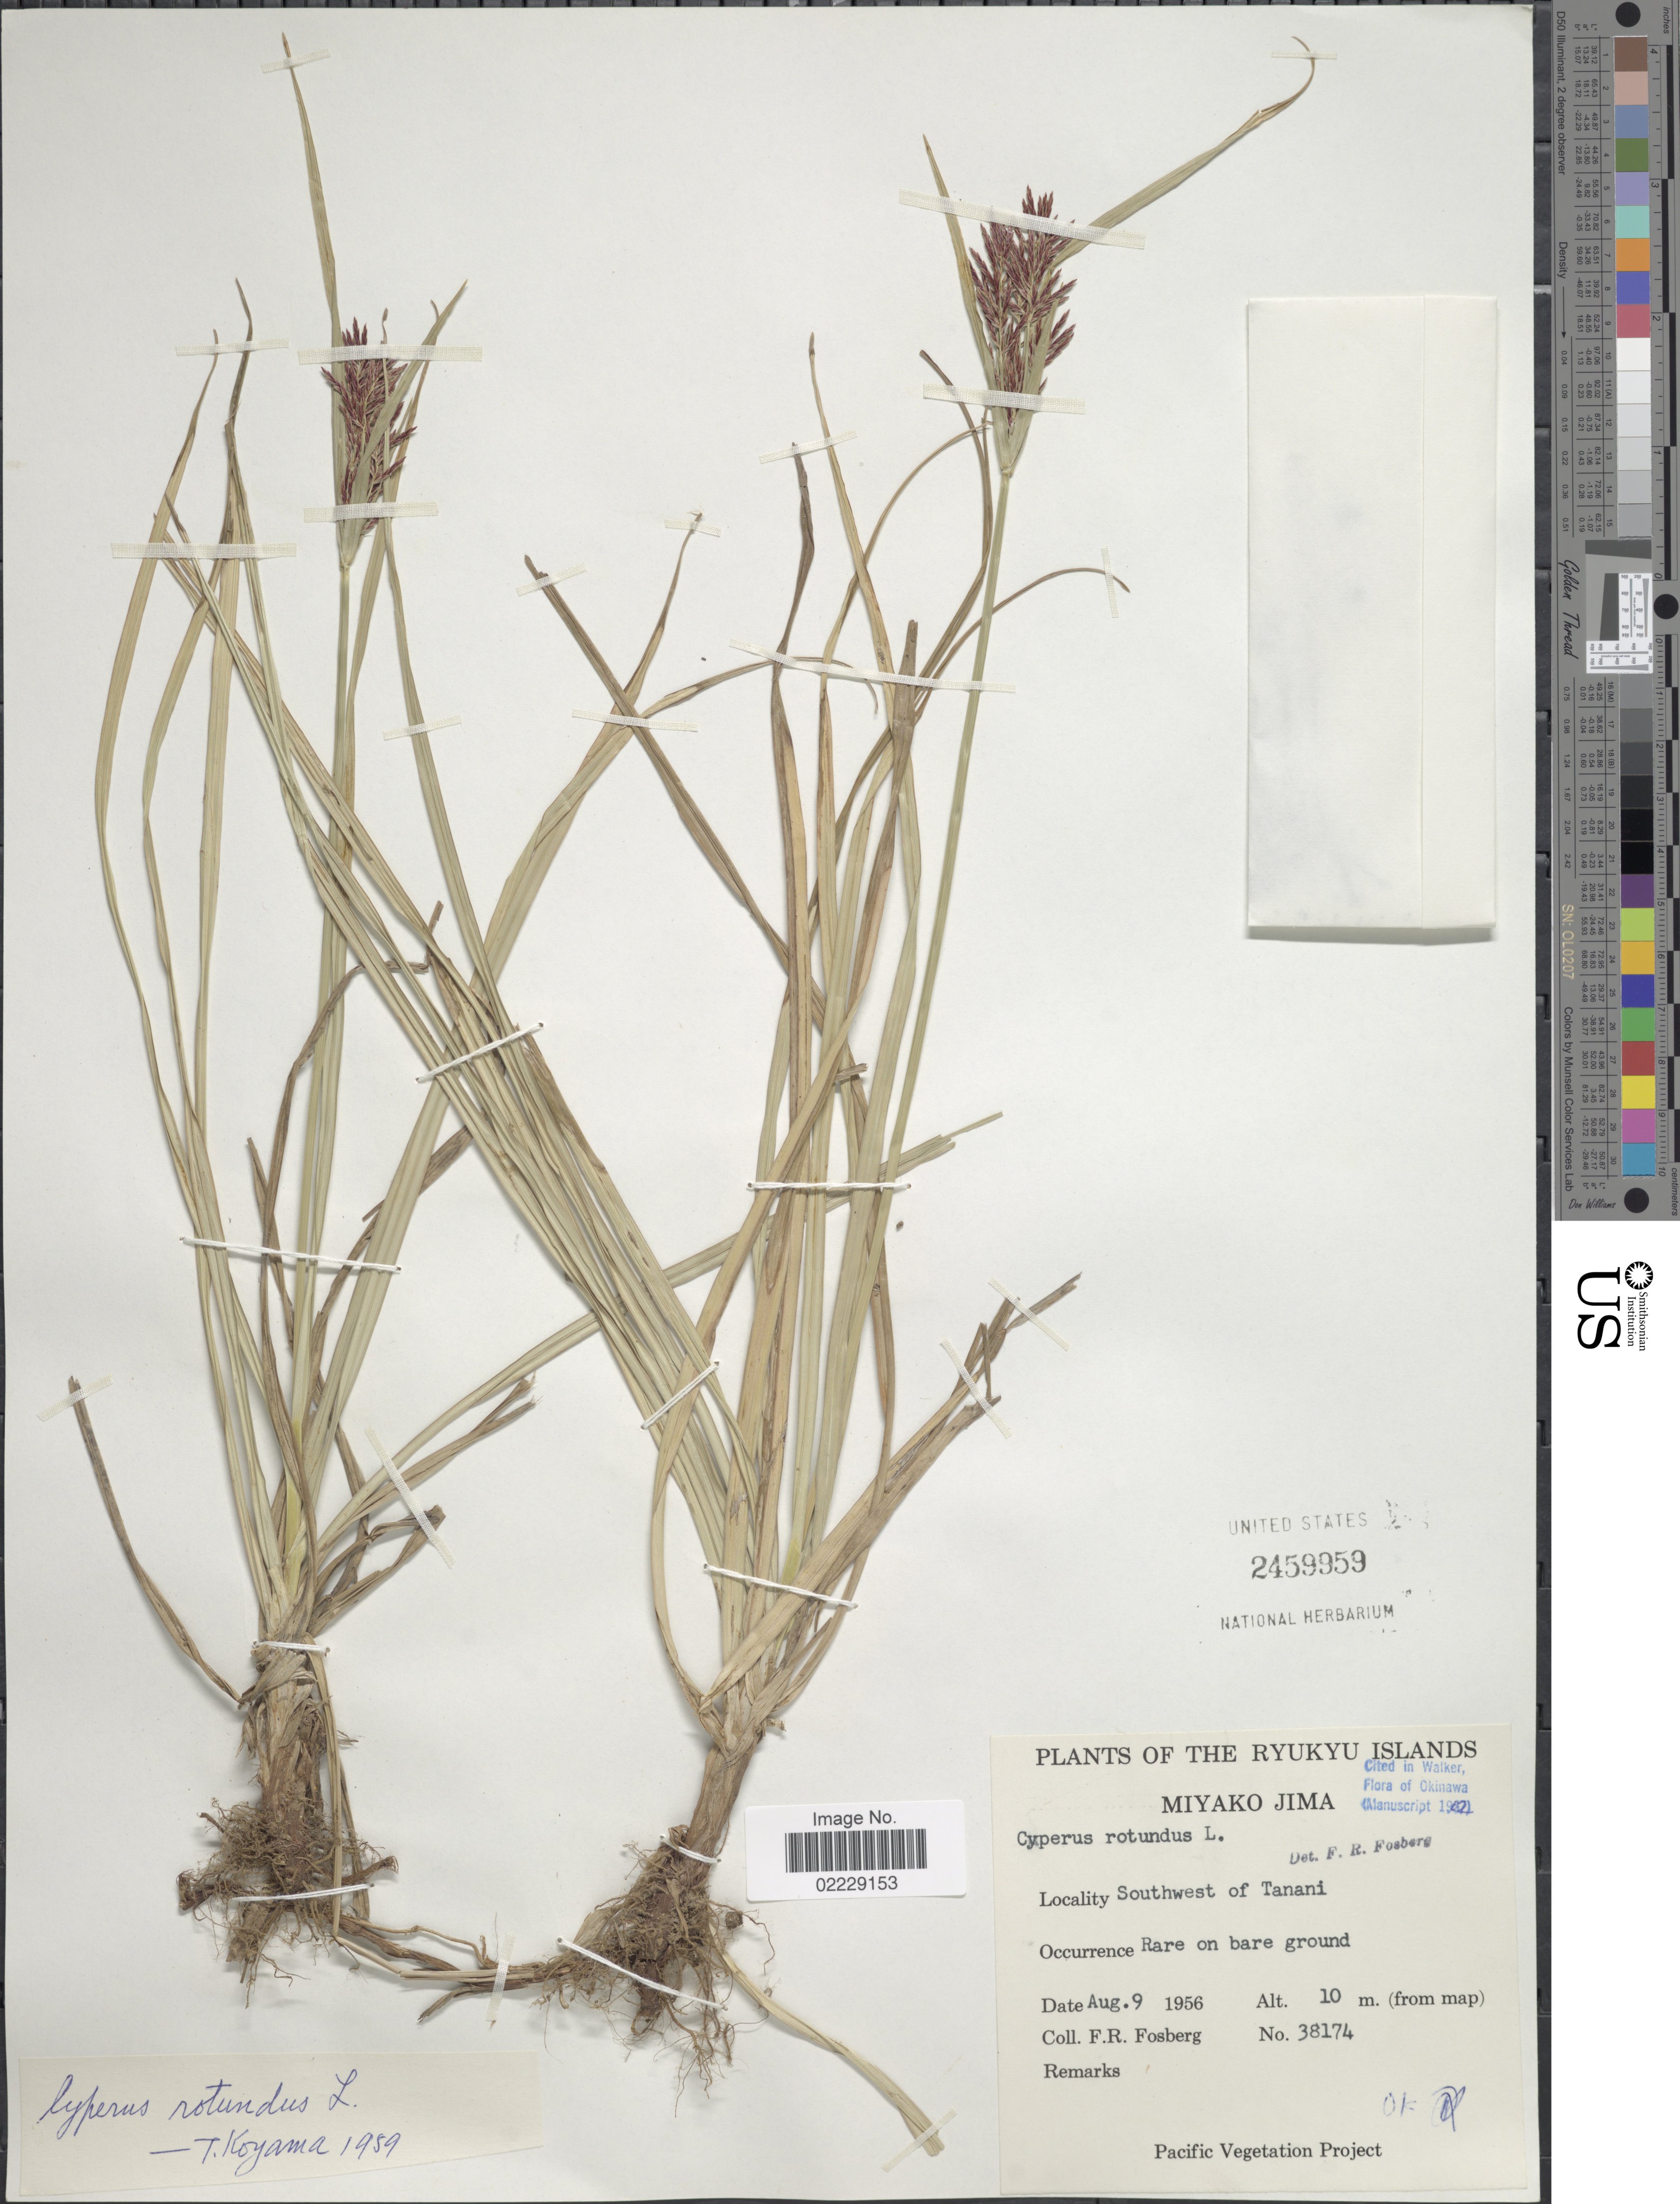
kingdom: Plantae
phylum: Tracheophyta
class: Liliopsida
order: Poales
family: Cyperaceae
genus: Cyperus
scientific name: Cyperus rotundus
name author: L.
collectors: F. R. Fosberg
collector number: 38174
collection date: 1956-08-09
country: Japan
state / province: Okinawa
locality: The Ryukyu Islands, Miyako Jima, Southwest of Tanani.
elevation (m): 10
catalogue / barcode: US 2459959